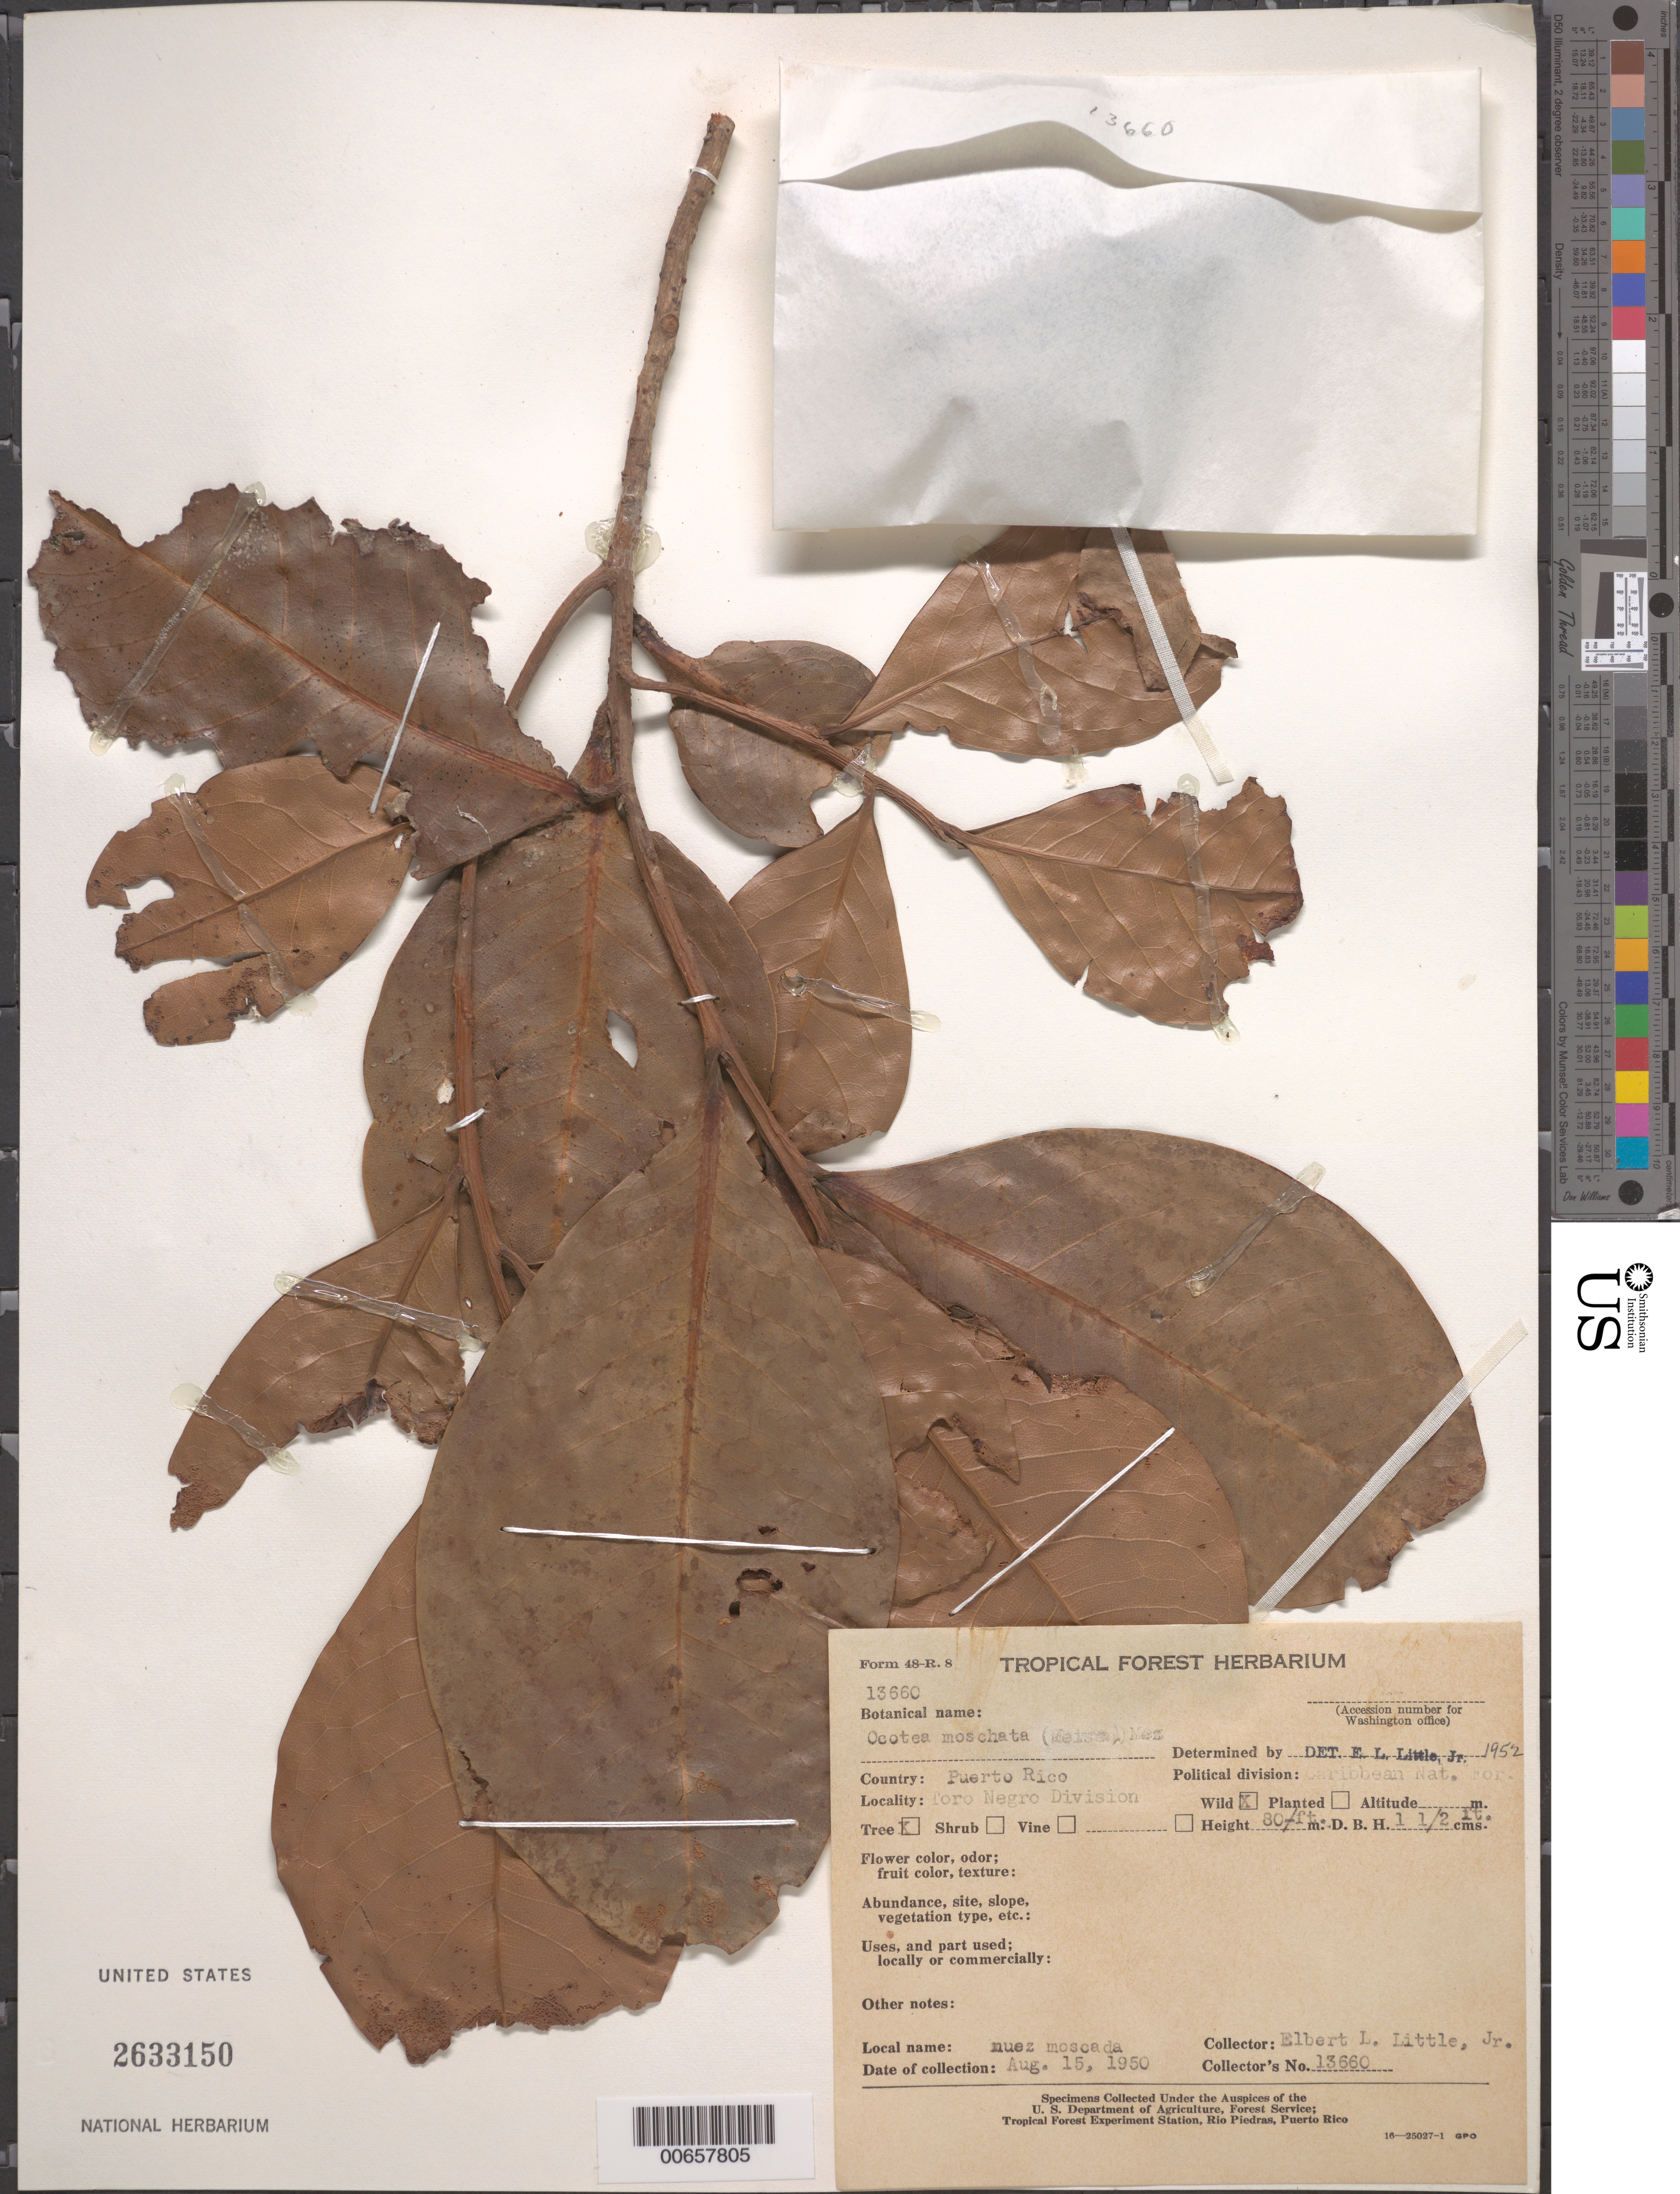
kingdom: Plantae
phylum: Tracheophyta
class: Magnoliopsida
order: Laurales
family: Lauraceae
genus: Ocotea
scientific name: Ocotea moschata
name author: (Meisn.) Mez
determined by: Little, Elbert L., Jr., (FSSR), United States Department of Agriculture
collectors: E. L. Little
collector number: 13660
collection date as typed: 15 Aug 1950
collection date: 1950-08-15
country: Puerto Rico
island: Greater Antilles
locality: Carib. Natl. Forest, Toro Negro Div.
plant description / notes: Common name: nuez moscada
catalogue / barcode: US 2633150